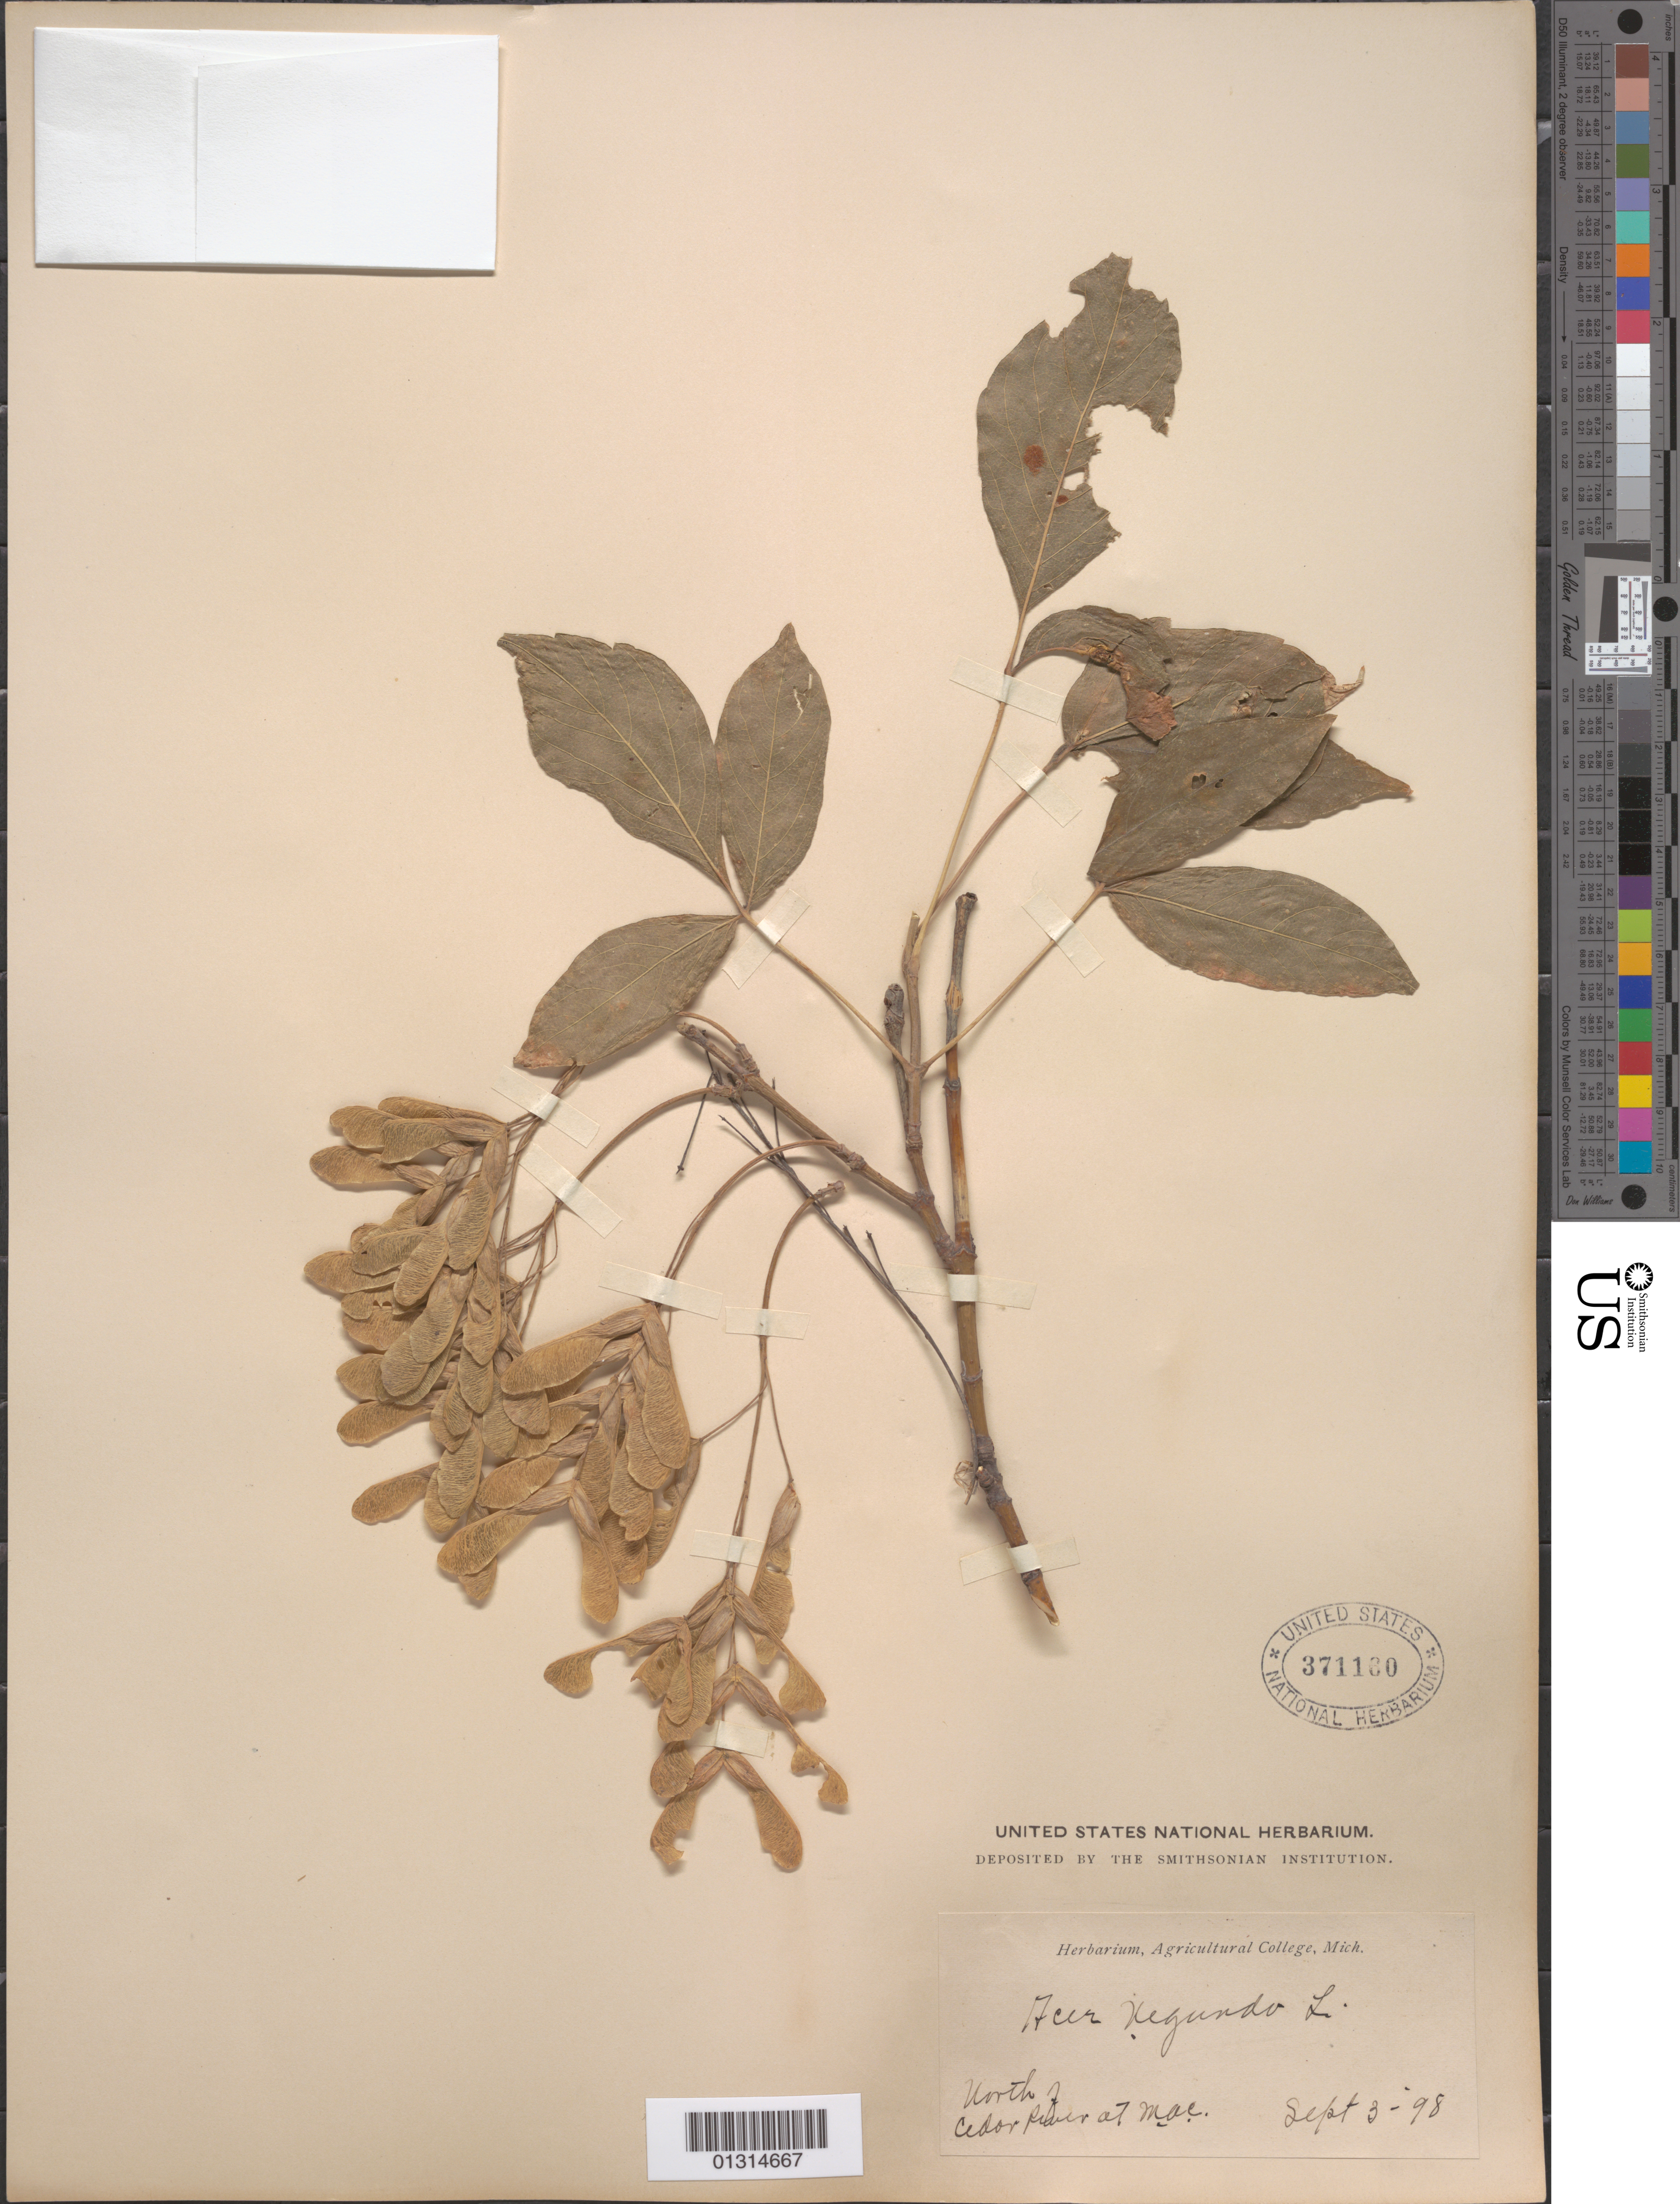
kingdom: Plantae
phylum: Tracheophyta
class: Magnoliopsida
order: Sapindales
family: Sapindaceae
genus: Acer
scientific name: Acer negundo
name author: L.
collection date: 1898-09-03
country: United States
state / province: Michigan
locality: Cedar River. North of Cedar River at Mac. [?]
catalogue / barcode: US 371180